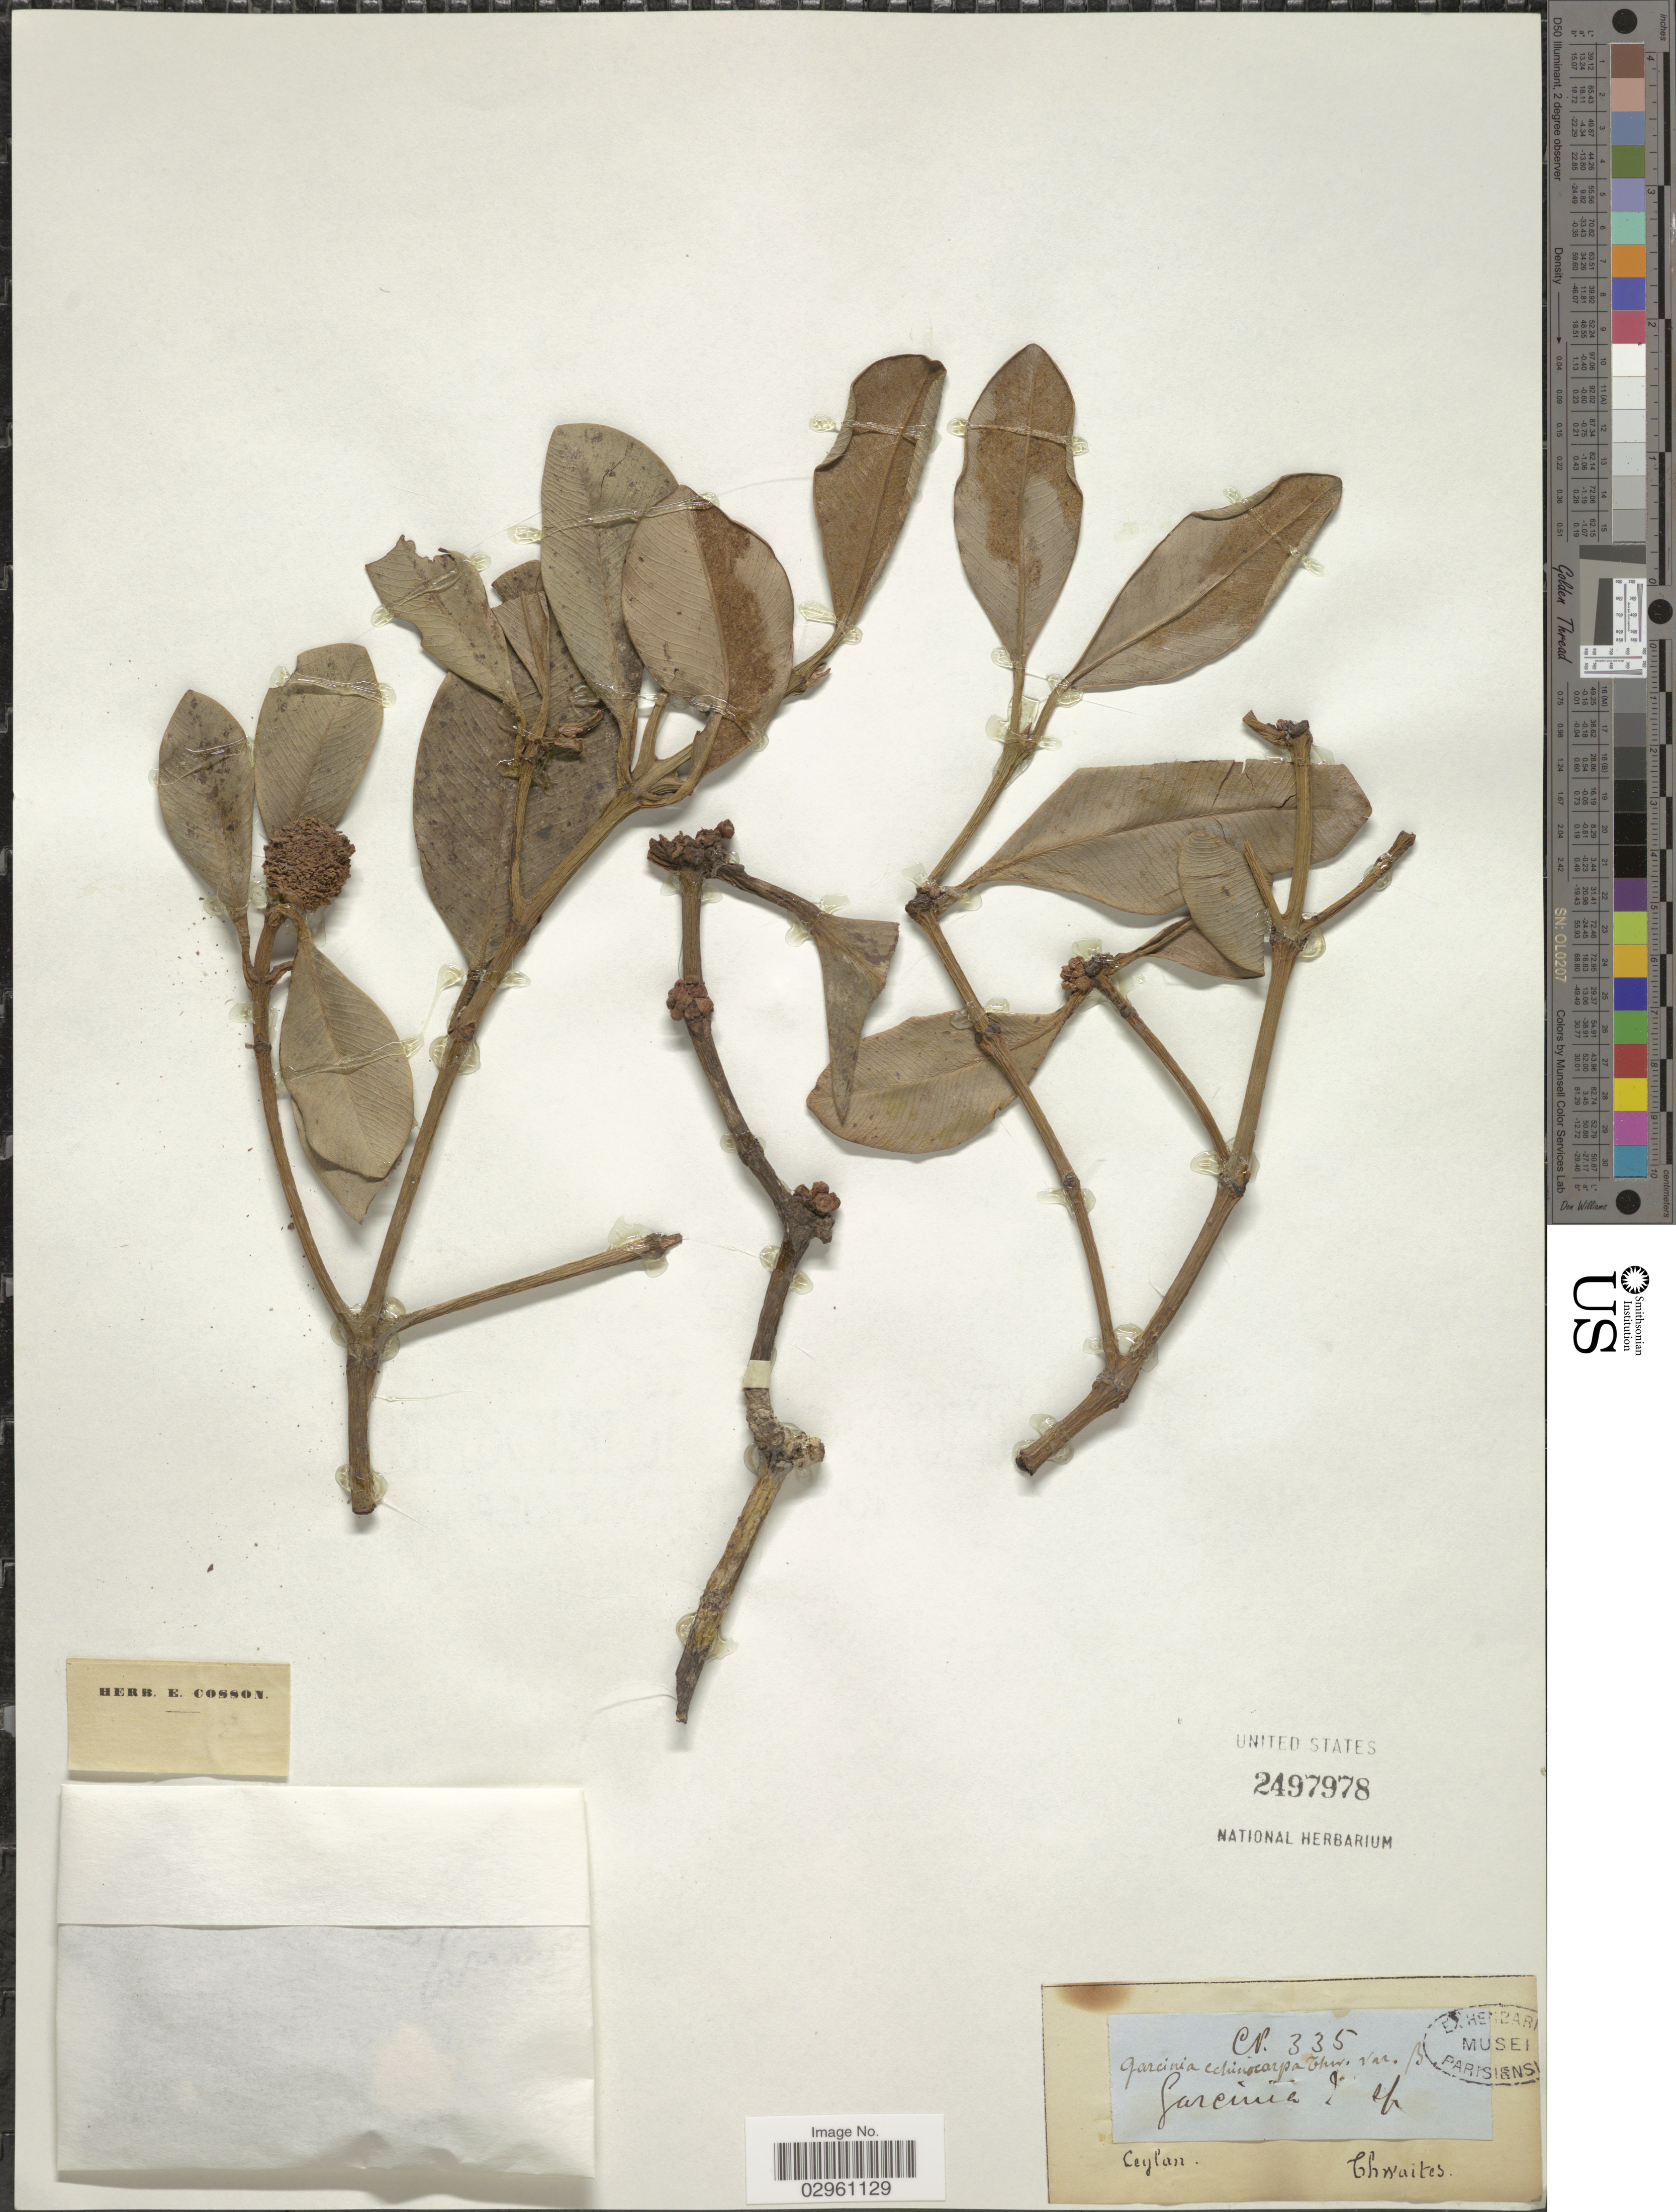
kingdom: Plantae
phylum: Tracheophyta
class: Magnoliopsida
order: Malpighiales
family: Clusiaceae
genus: Garcinia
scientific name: Garcinia echinocarpa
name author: Thwaites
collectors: Thwaites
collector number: CP335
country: Sri Lanka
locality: Ceylon.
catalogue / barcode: US 2497978